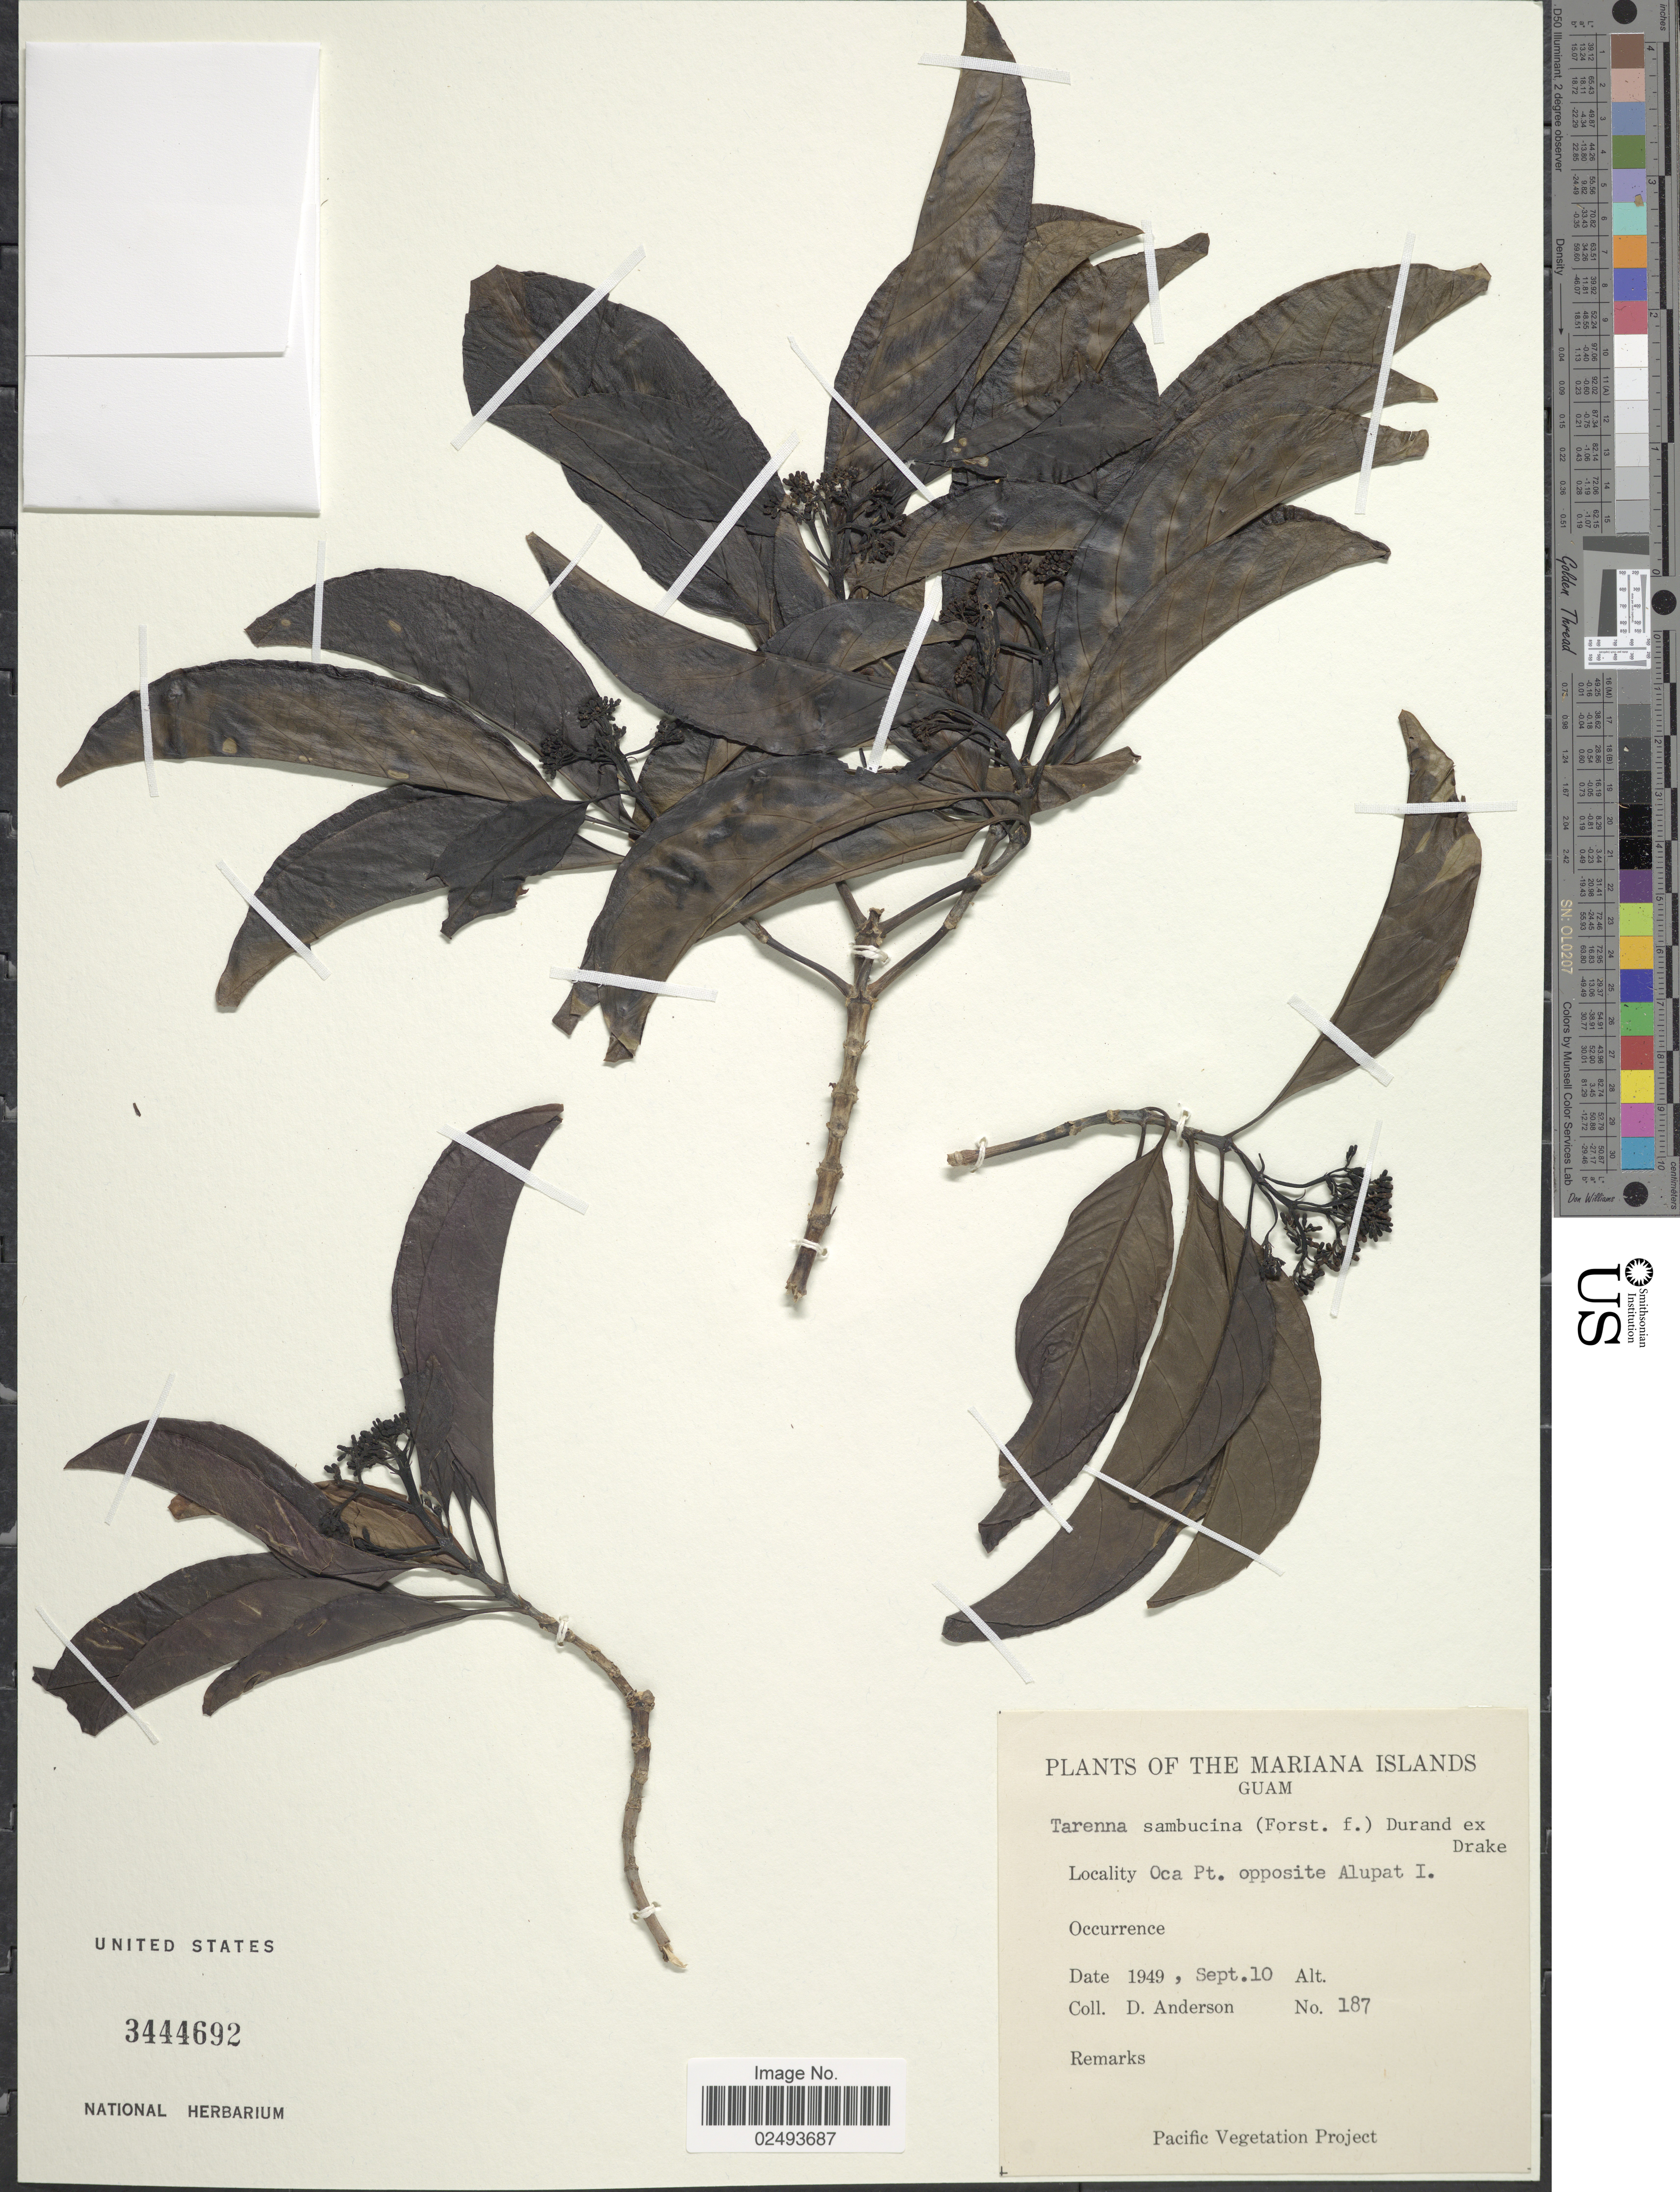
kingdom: Plantae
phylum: Tracheophyta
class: Magnoliopsida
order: Gentianales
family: Rubiaceae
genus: Tarenna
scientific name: Tarenna sambucina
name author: (G. Forst.) Drake ex Durand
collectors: D. Anderson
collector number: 187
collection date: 1949-09-10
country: Guam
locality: The Mariana Islands, Guam, Oca Pt. opposite Alupat I.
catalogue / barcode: US 3444692